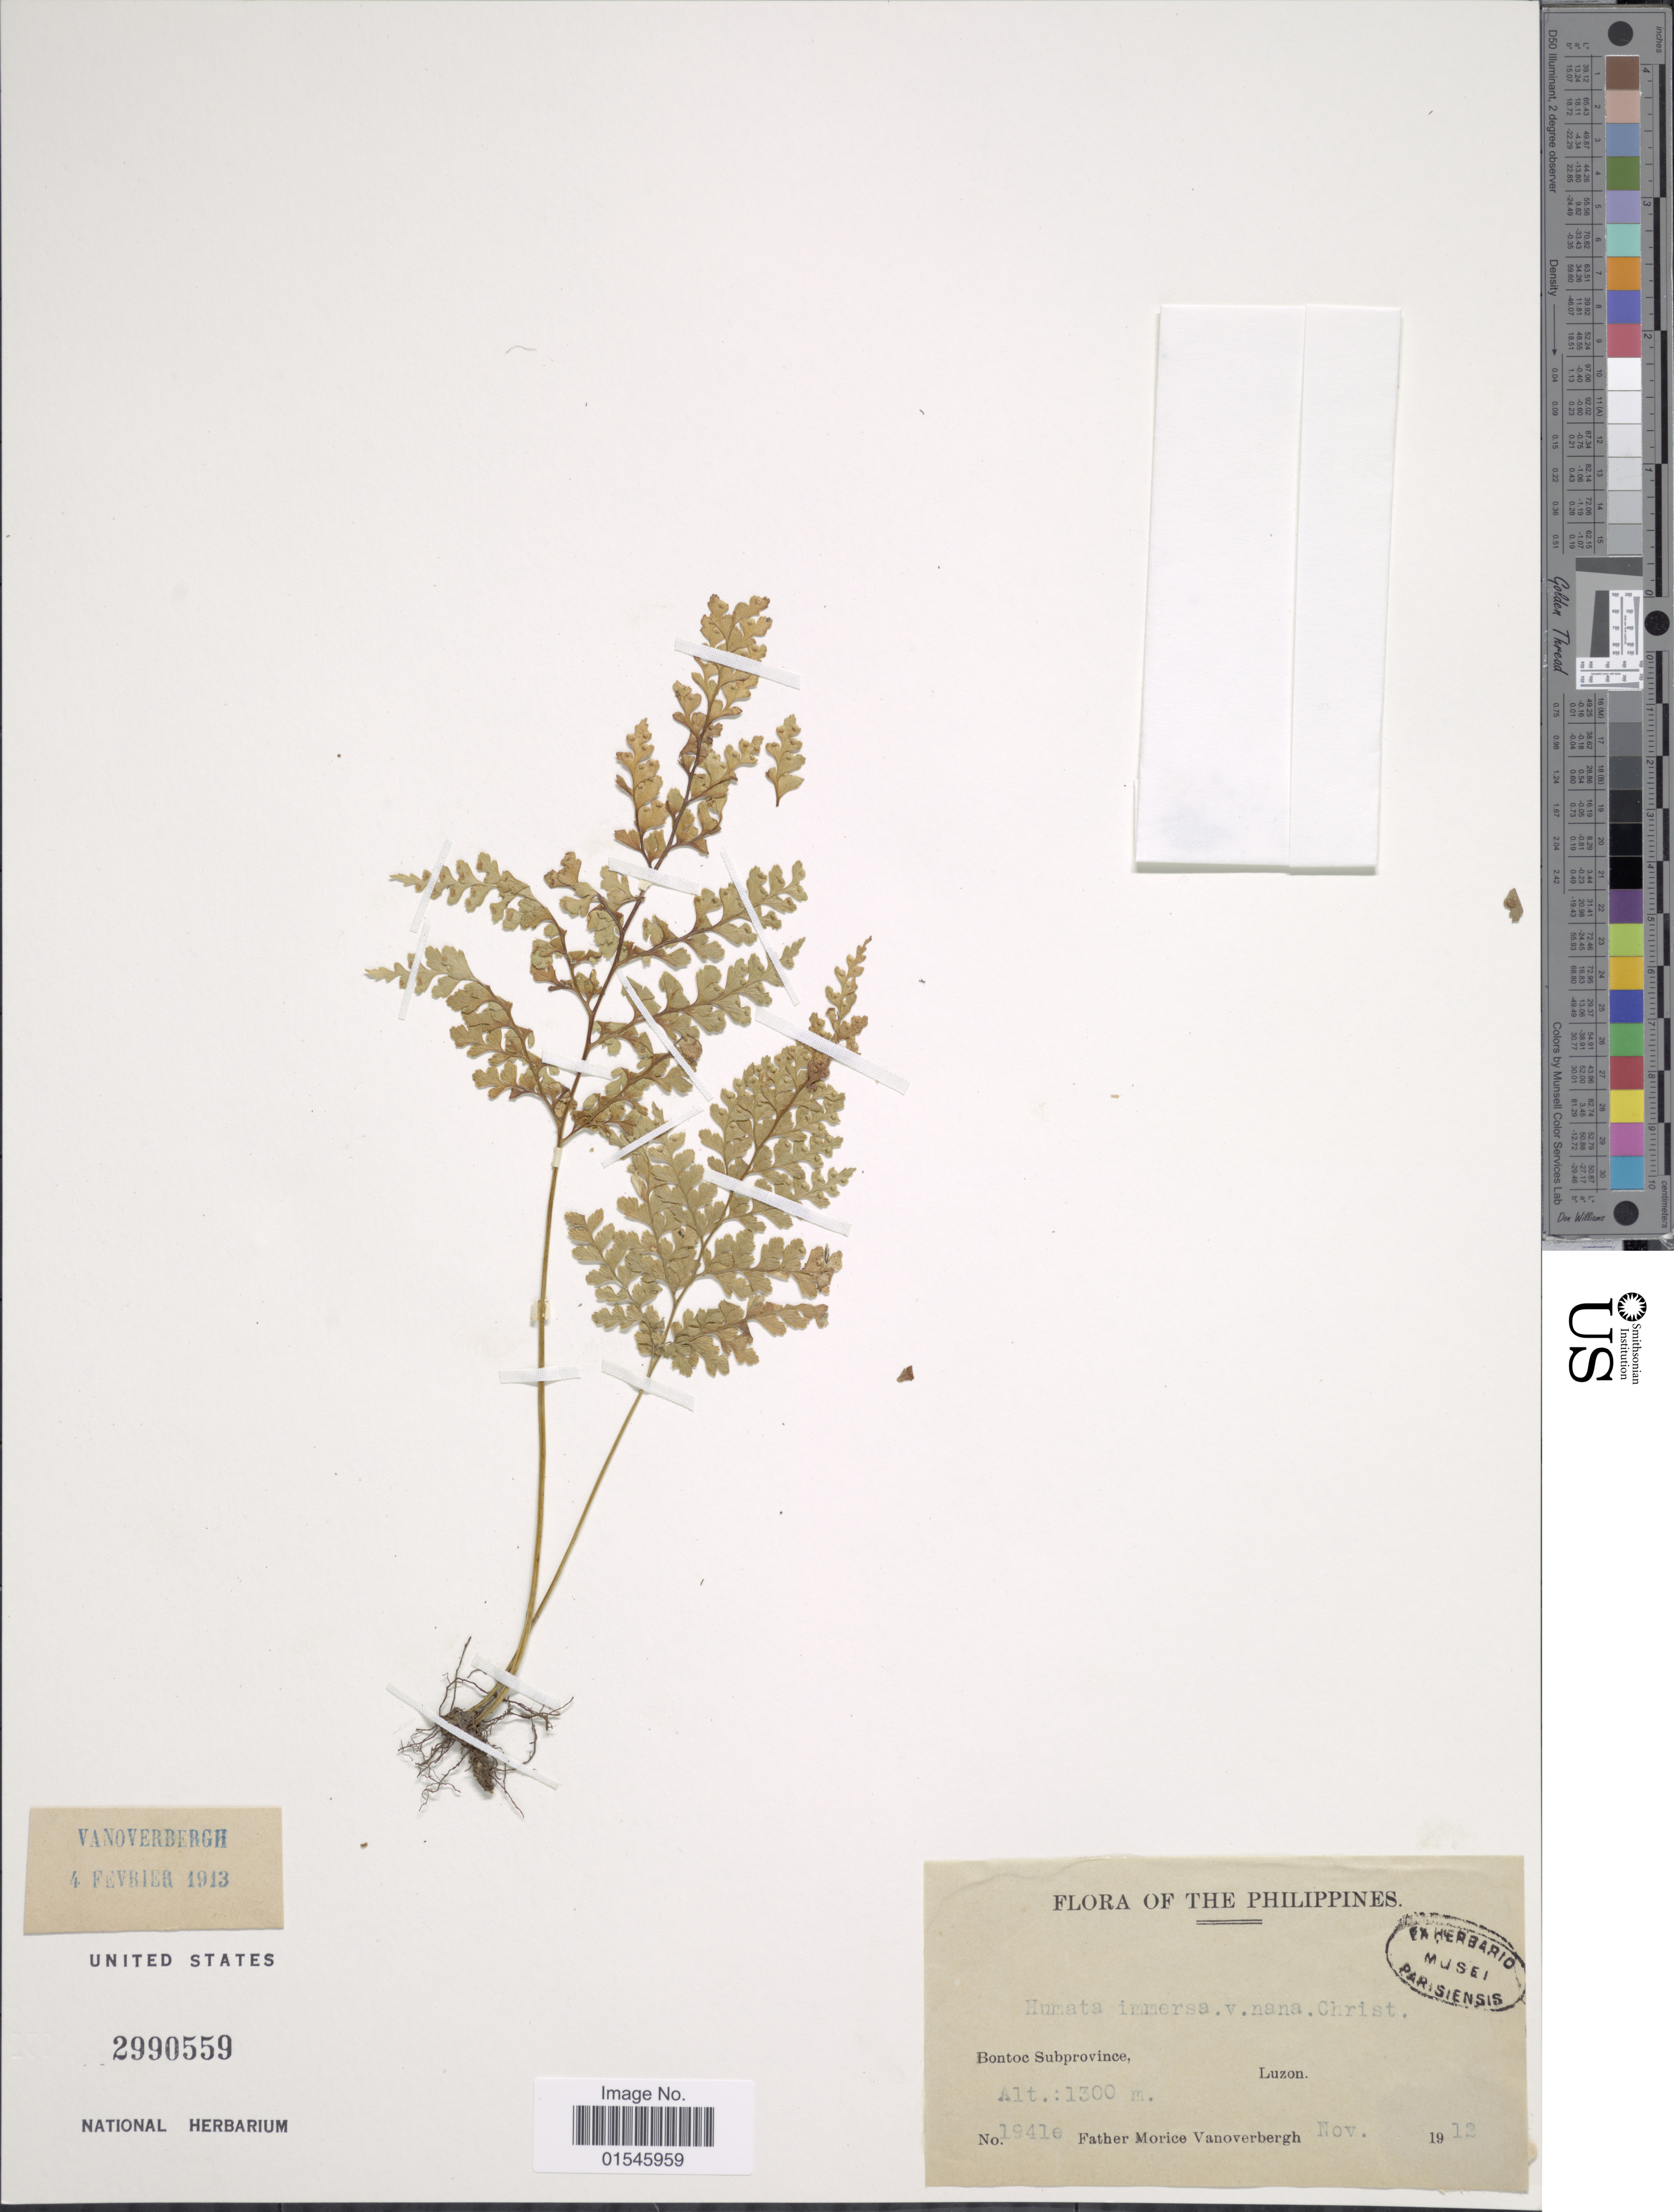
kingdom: Plantae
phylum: Tracheophyta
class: Polypodiopsida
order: Polypodiales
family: Hypodematiaceae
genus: Leucostegia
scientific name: Leucostegia truncata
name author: (D. Don) Fraser-Jenk.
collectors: M. Vanoverbergh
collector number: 1941e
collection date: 1912-11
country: Philippines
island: Luzon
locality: Bontoc Subprovince, Luzon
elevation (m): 1300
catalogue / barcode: US 2990599